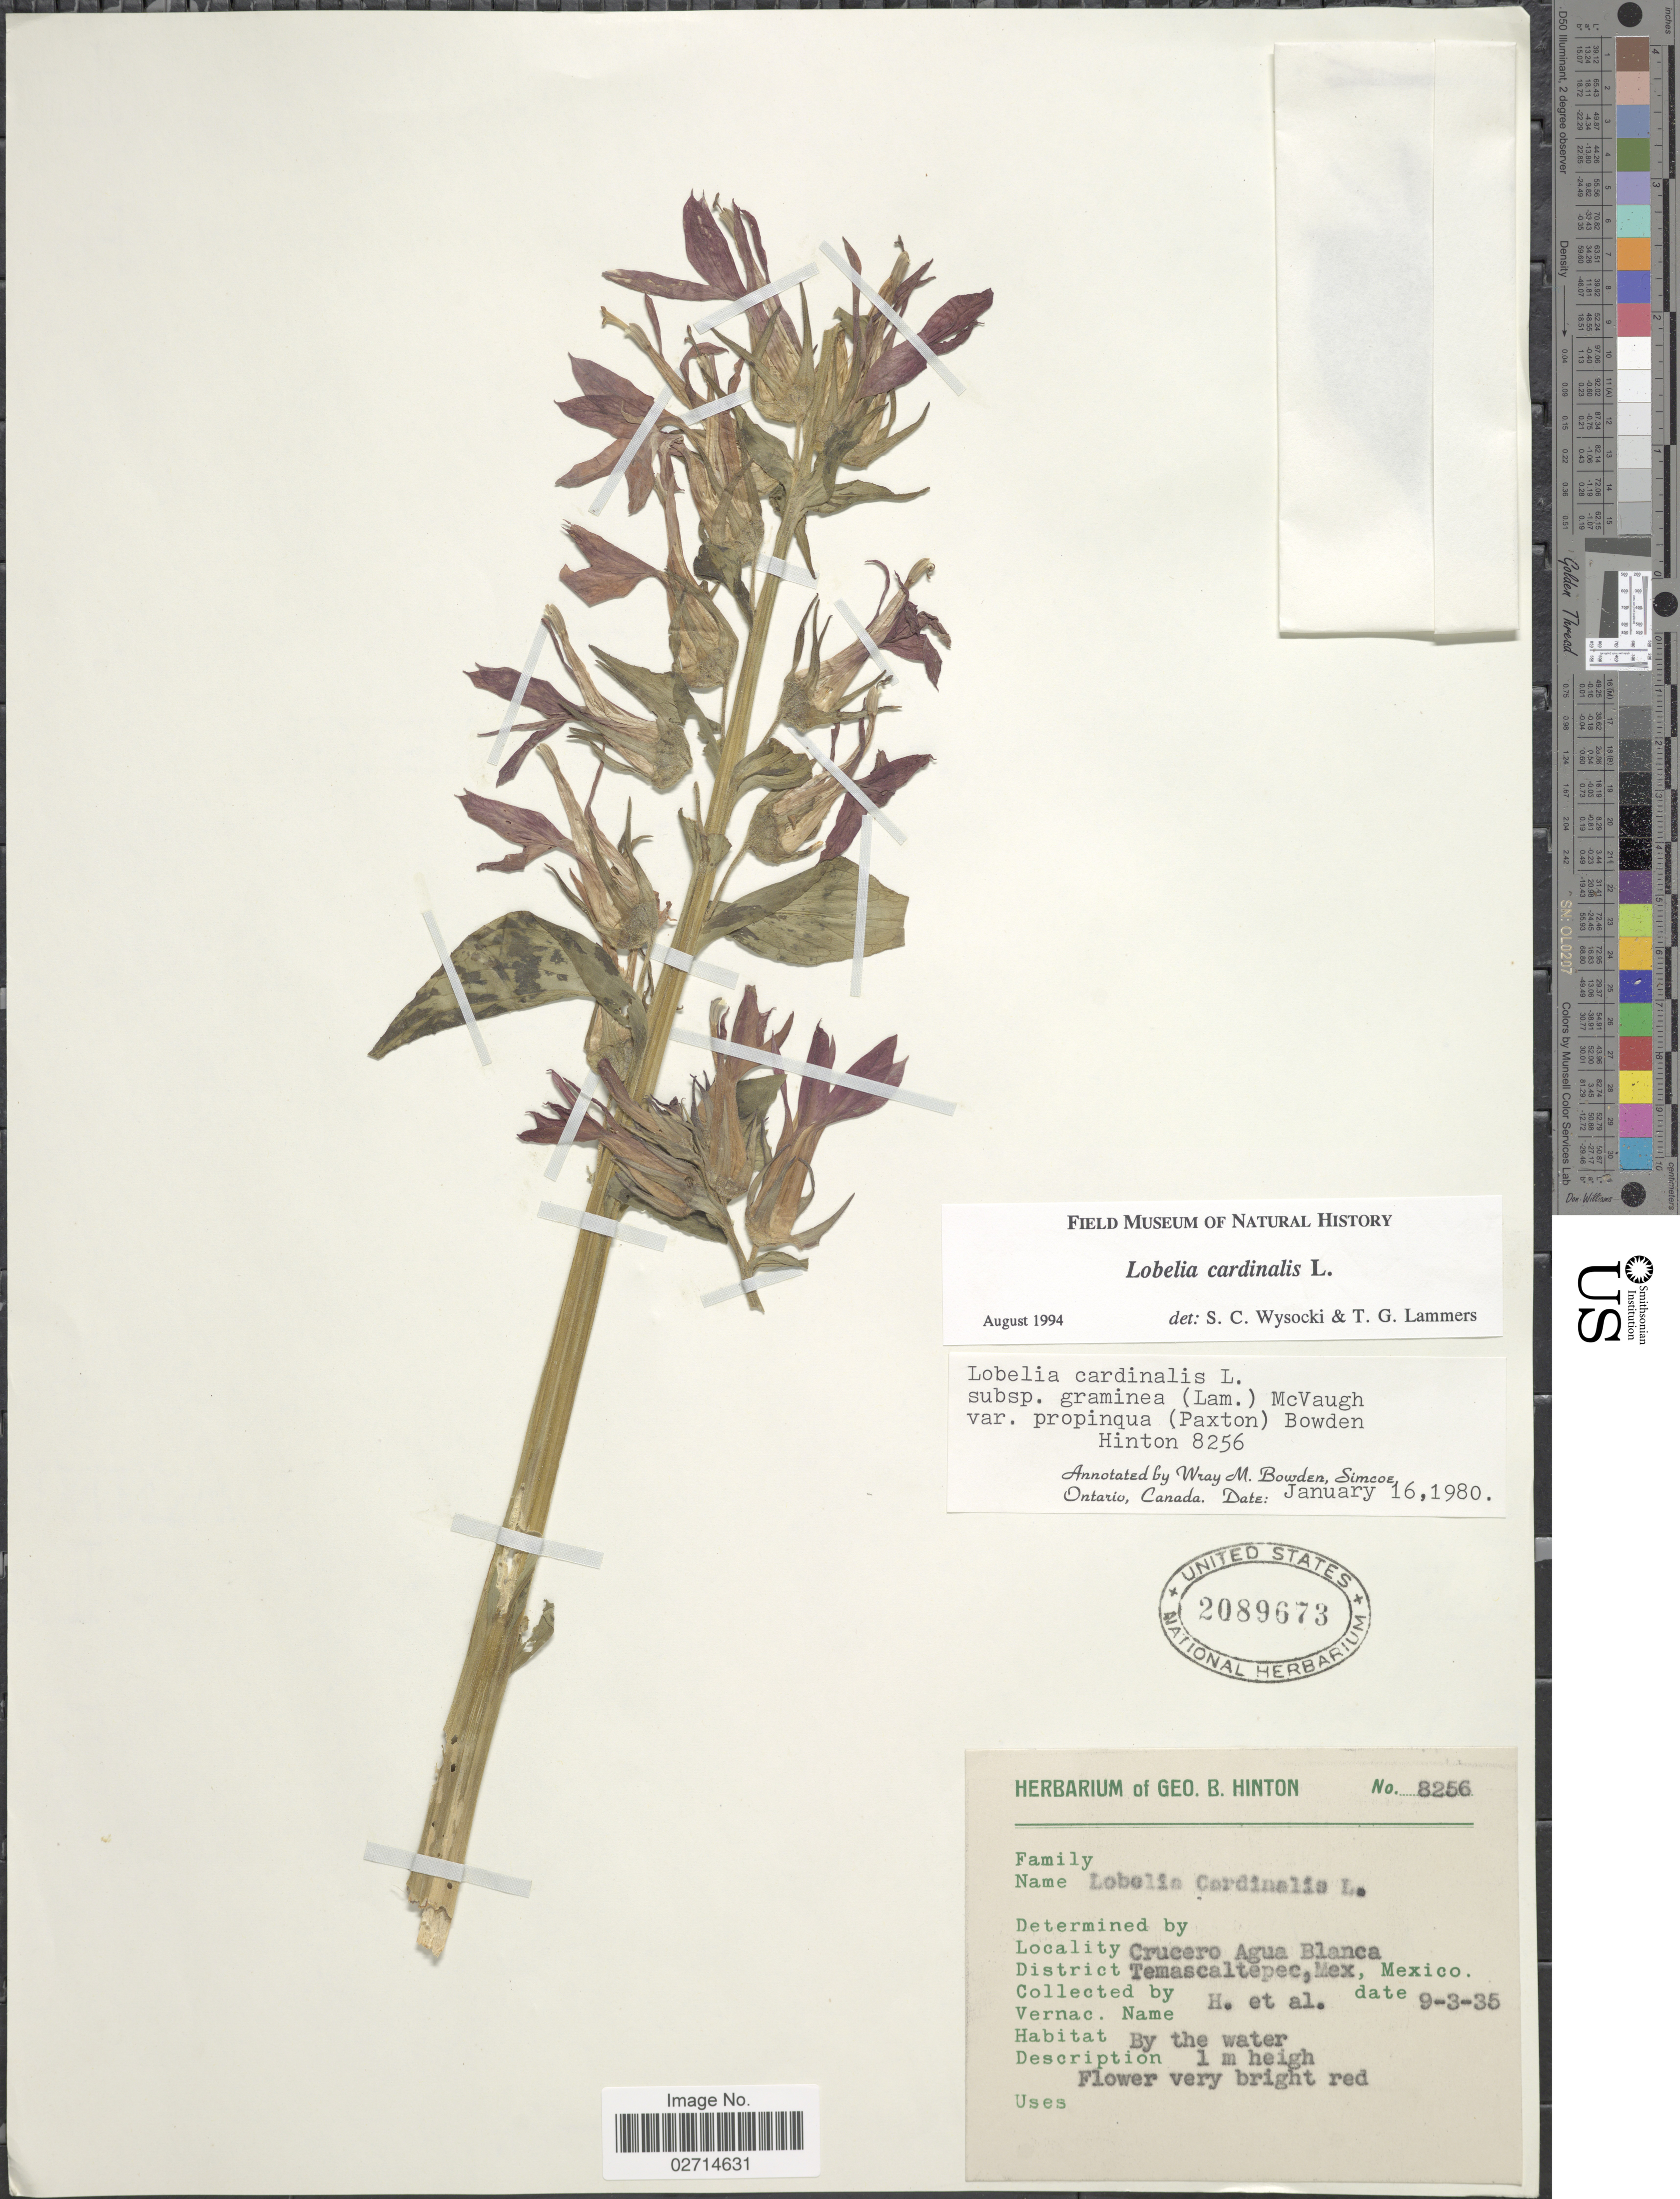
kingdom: Plantae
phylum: Tracheophyta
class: Magnoliopsida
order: Asterales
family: Campanulaceae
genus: Lobelia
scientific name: Lobelia cardinalis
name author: L.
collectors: G. B. Hinton & et al.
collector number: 8256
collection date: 1935-03-09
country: Mexico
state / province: México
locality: Crucero Agua Blanca, District Temascaltepec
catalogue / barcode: US 2089673